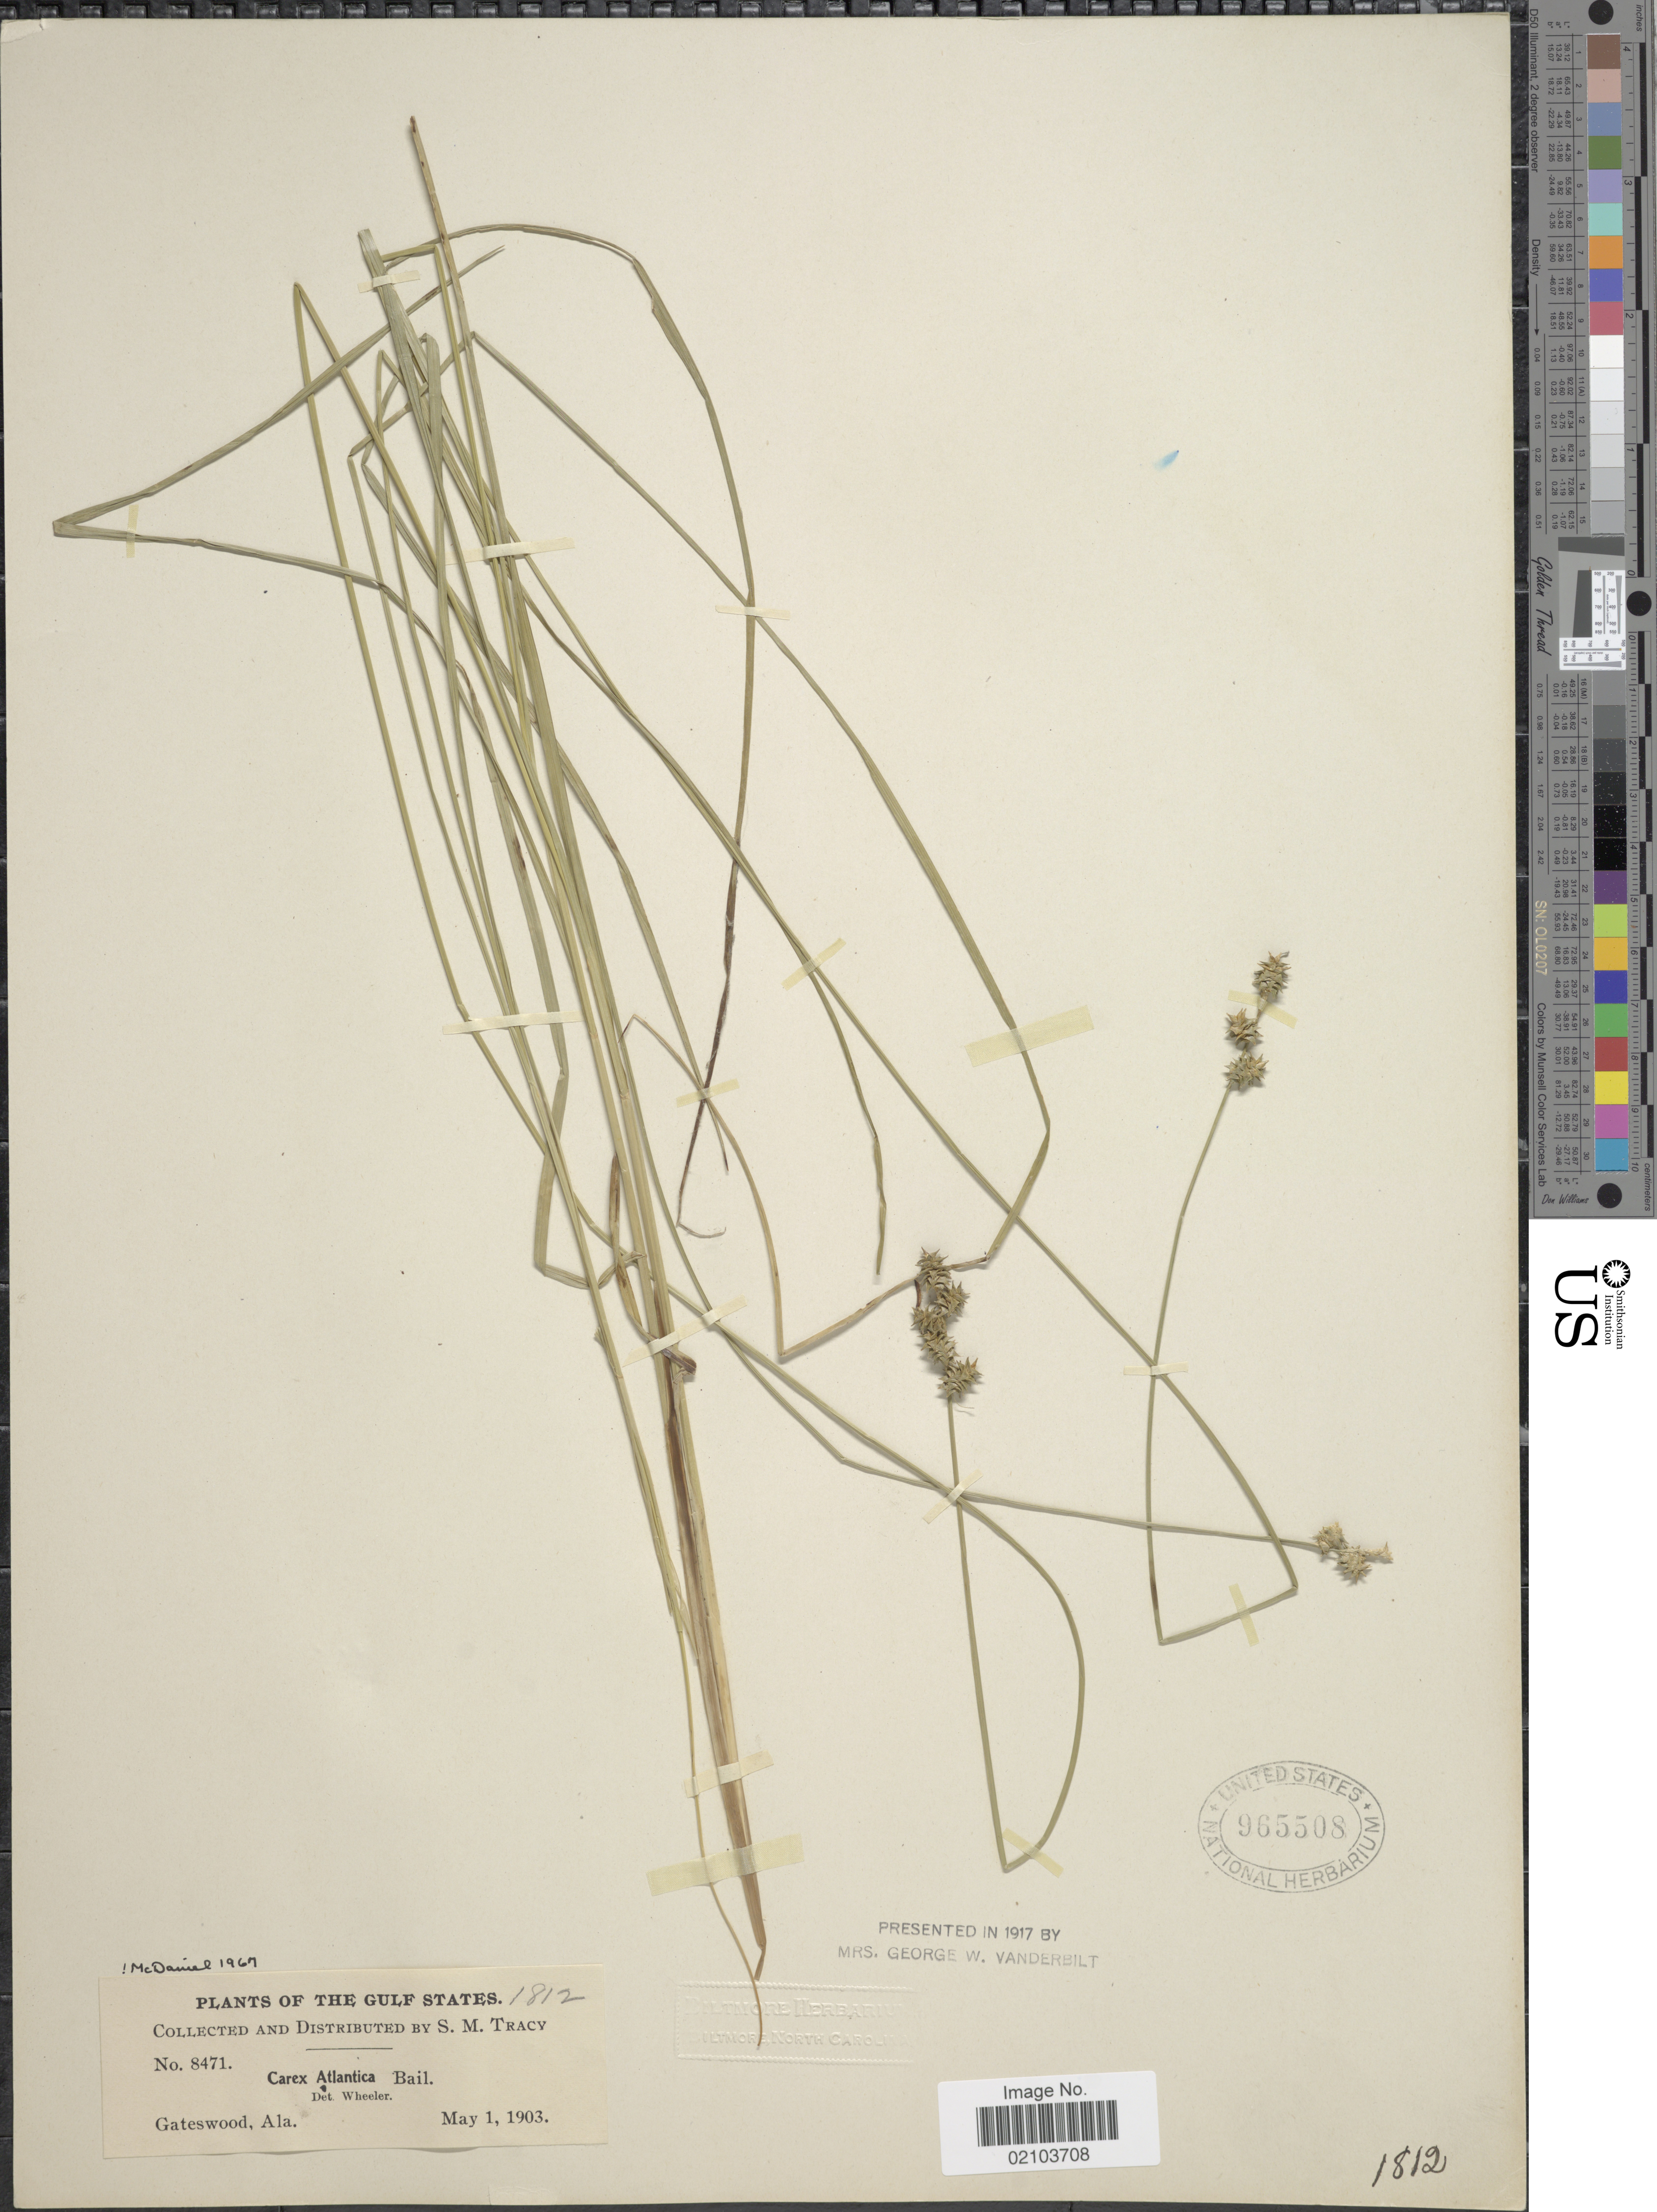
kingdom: Plantae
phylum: Tracheophyta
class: Liliopsida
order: Poales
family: Cyperaceae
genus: Carex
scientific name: Carex atlantica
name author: L.H. Bailey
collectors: S. M. Tracy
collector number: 8471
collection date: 1903-05-01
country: United States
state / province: Alabama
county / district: Baldwin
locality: Gateswood, Gulf States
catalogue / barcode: US 965508